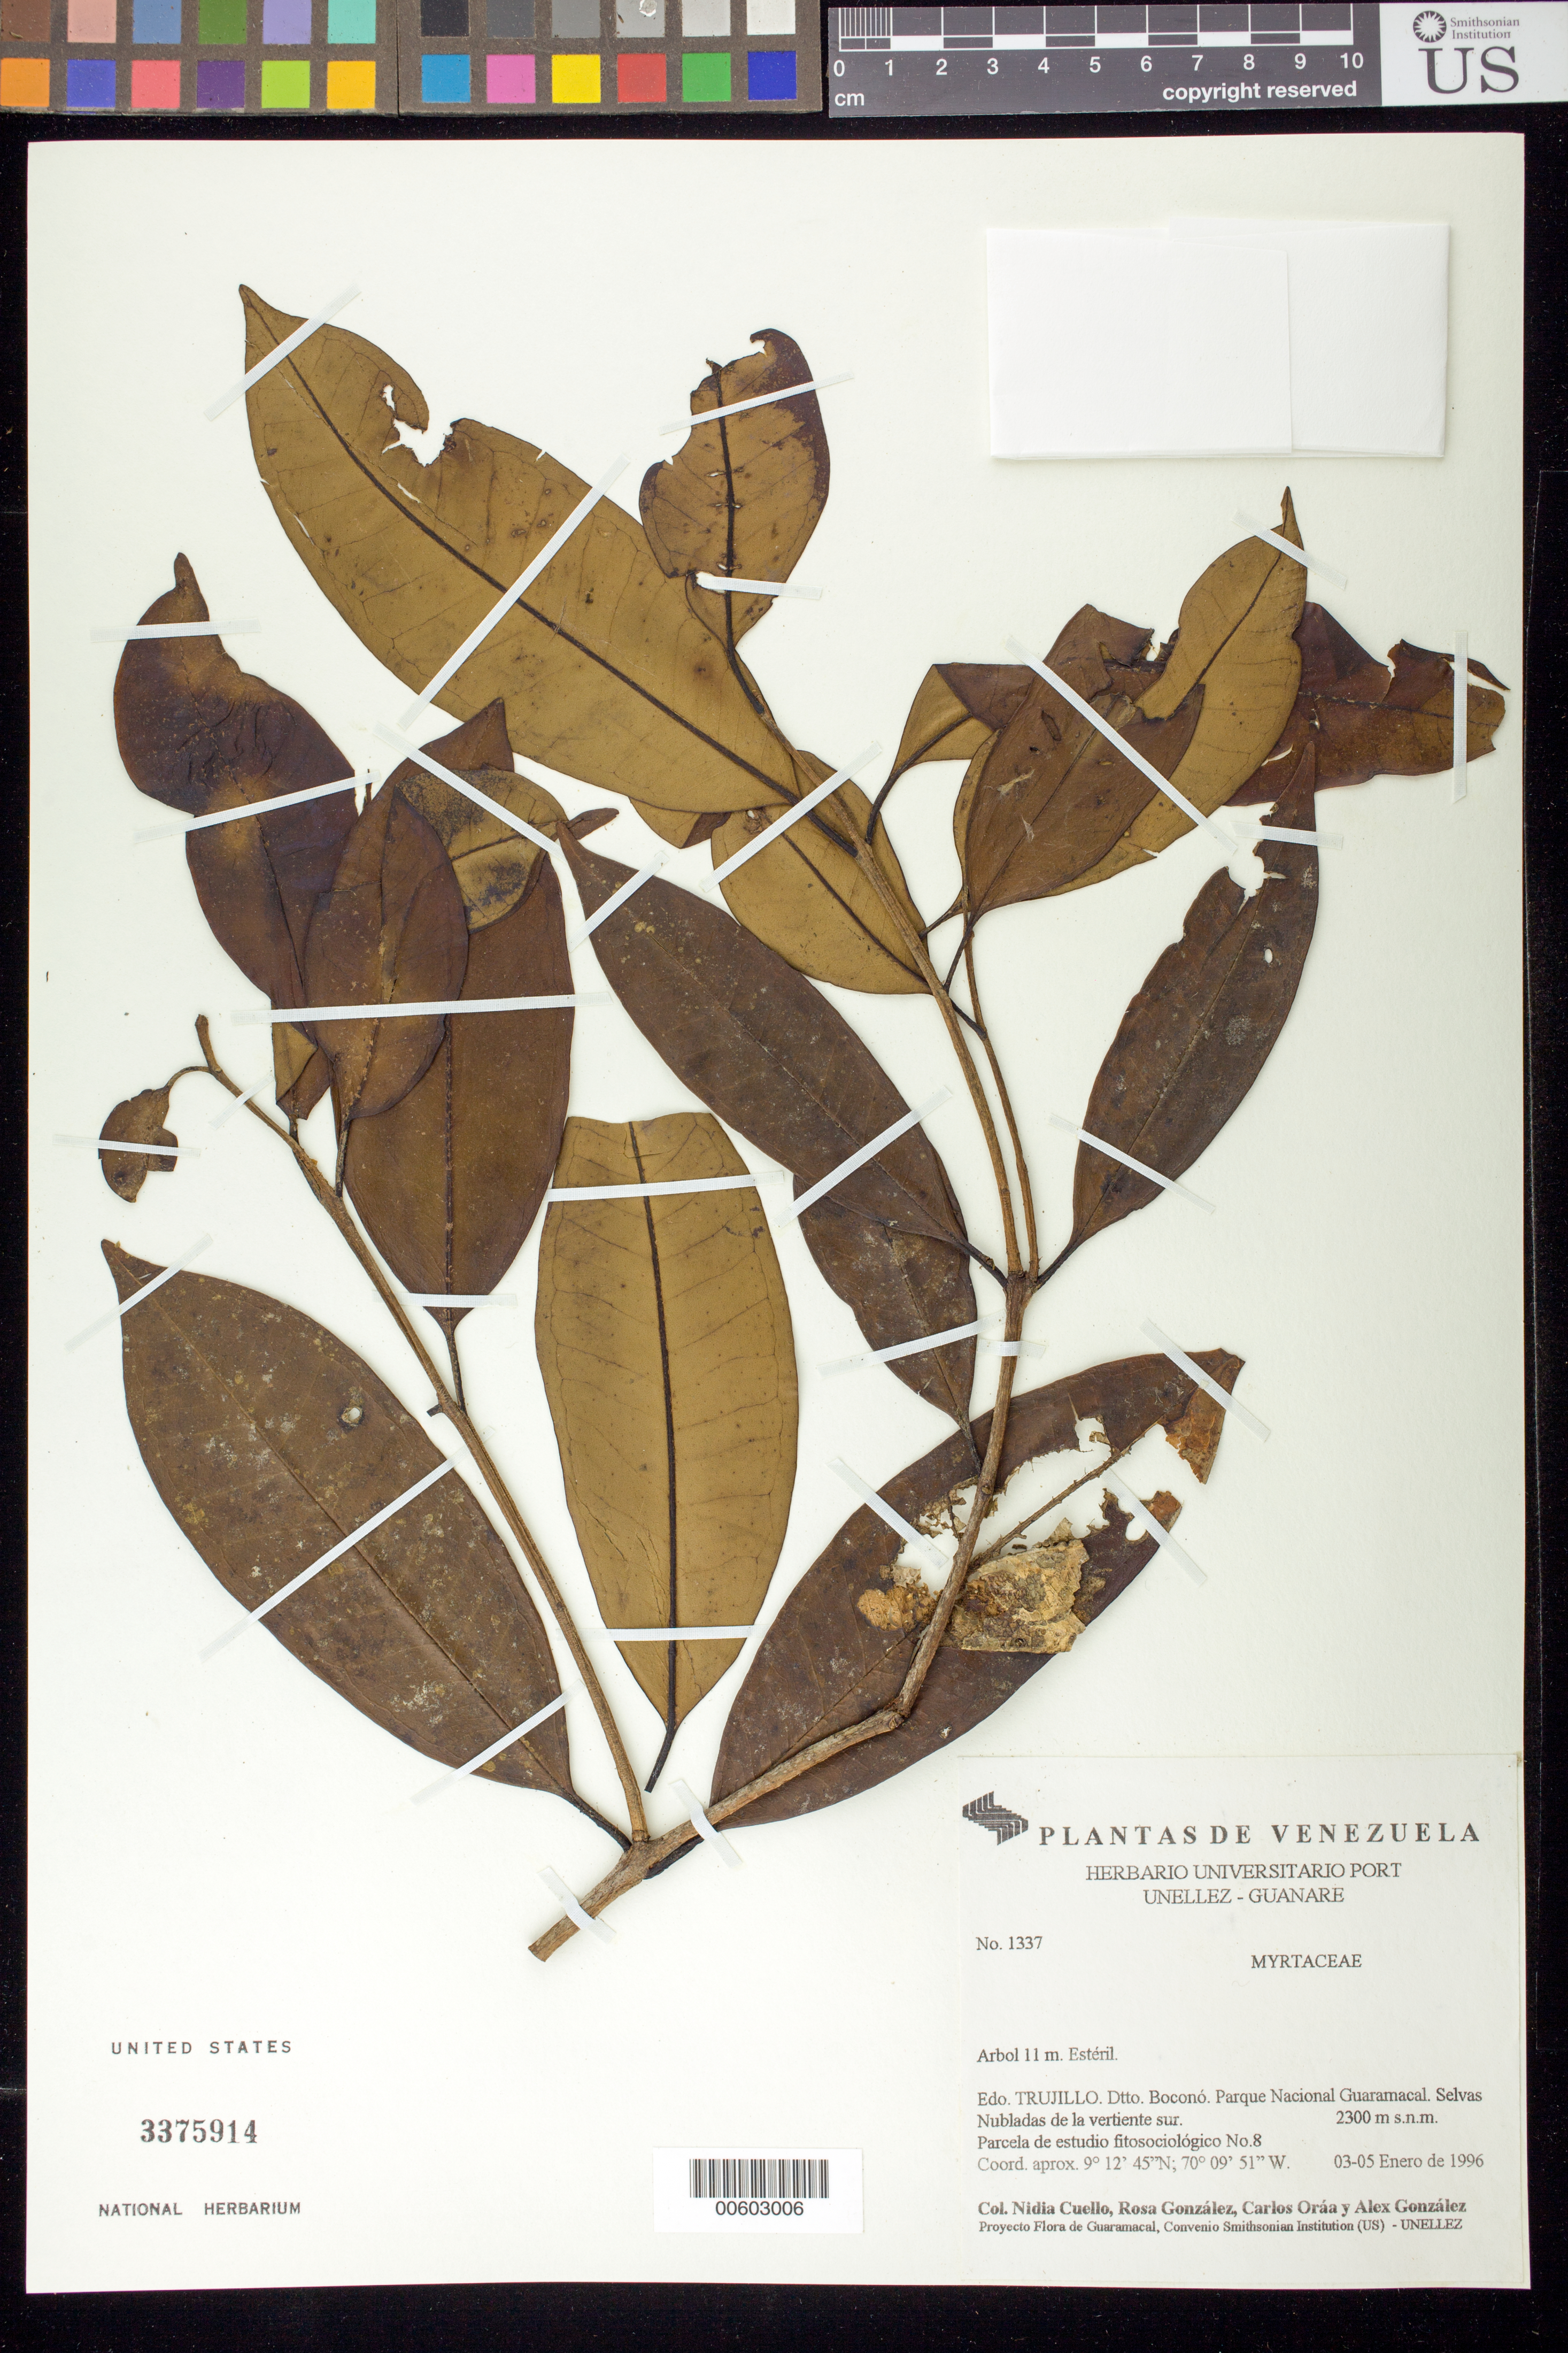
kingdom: Plantae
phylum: Tracheophyta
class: Magnoliopsida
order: Myrtales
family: Myrtaceae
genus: Eugenia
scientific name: Eugenia sp. a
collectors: N. L. Cuello, R. González, C. Oráa & A. Gonzáles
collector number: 1337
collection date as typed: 03 Jan 1996 to 05 Jan 1996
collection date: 1996-01-03/1996-01-05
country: Venezuela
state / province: Trujillo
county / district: Boconó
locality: Parque Nacional Guaramacal. Vertiente S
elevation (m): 2300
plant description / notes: MO, PORT, SEL, US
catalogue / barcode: US 3375914